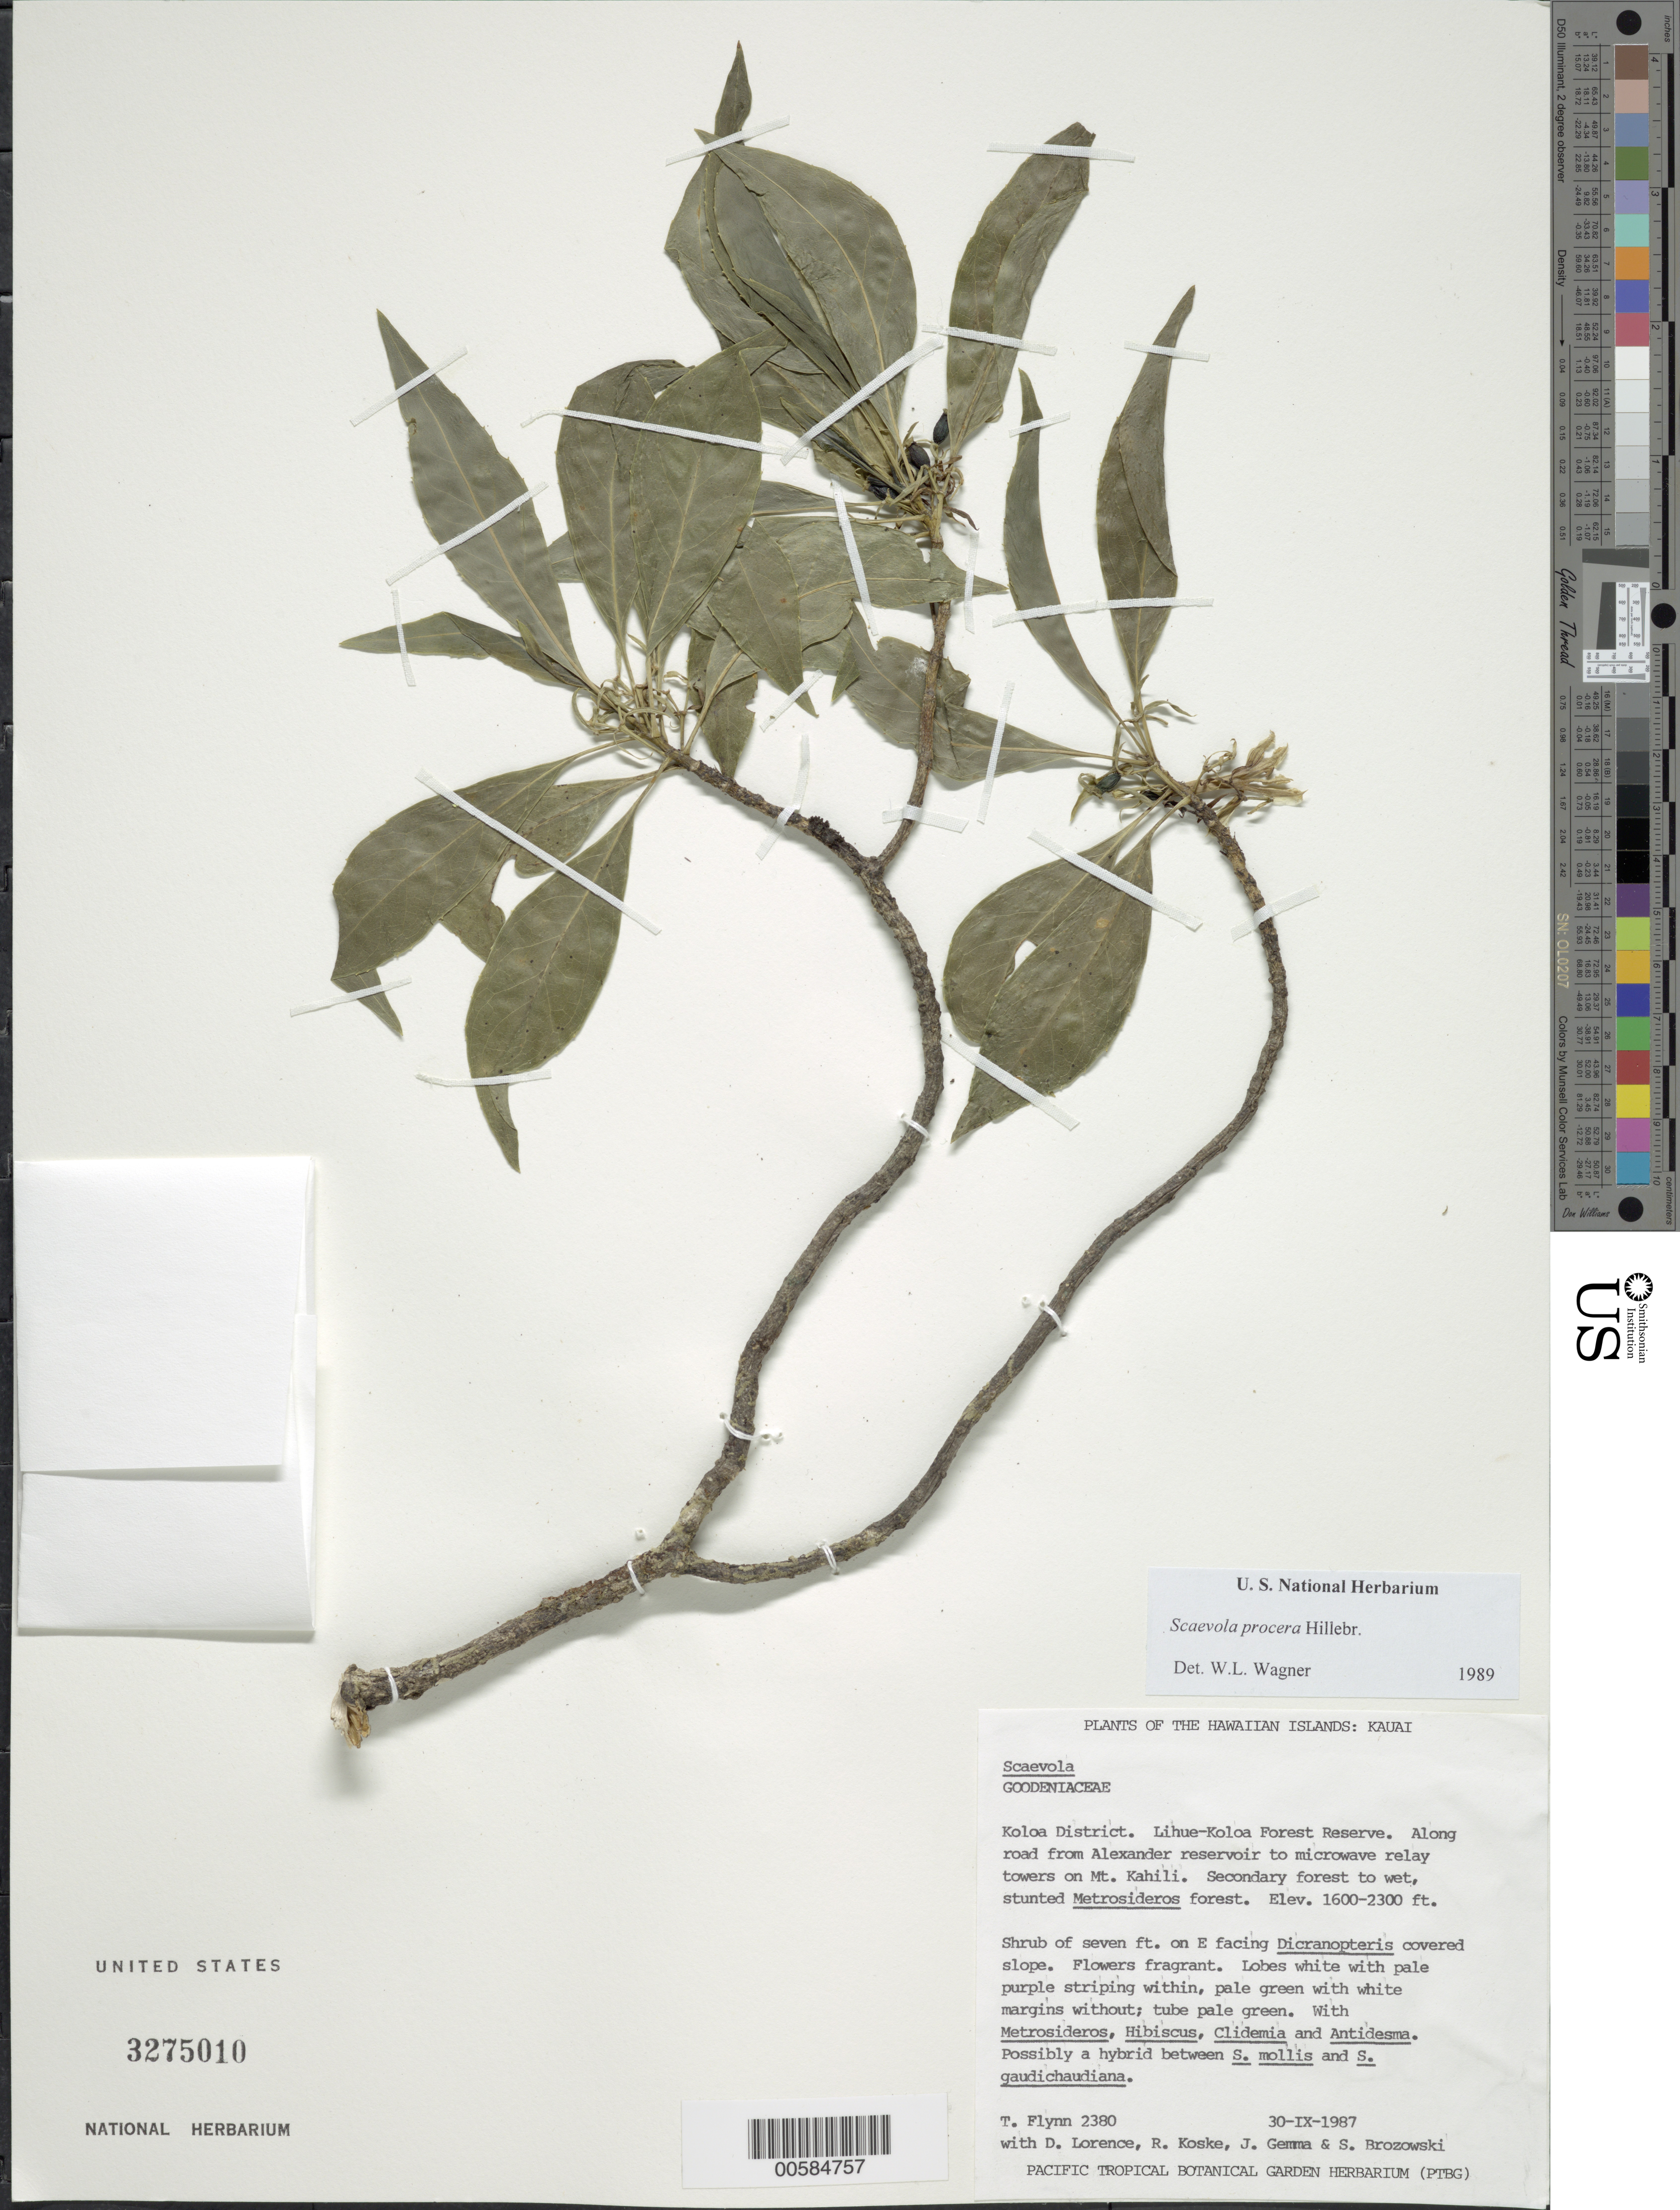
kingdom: Plantae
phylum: Tracheophyta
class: Magnoliopsida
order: Asterales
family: Goodeniaceae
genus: Scaevola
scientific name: Scaevola procera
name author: Hillebr.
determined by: Wagner, W. L., (BOT), Smithsonian Institution - National Museum of Natural History (UNITED STATES)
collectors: T. W. Flynn, D. Lorence, R. Koske, J. Gemma & S. Brozowski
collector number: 2380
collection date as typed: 30 Sep 1987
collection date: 1987-09-30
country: United States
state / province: Hawaii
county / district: Kauai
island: Kaua'i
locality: Koloa Dist. Lihue-Koloa For Res. Along road from Alexander reservoir to microwave relay towers on Mt Kahili.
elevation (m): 488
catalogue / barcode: US 3275010